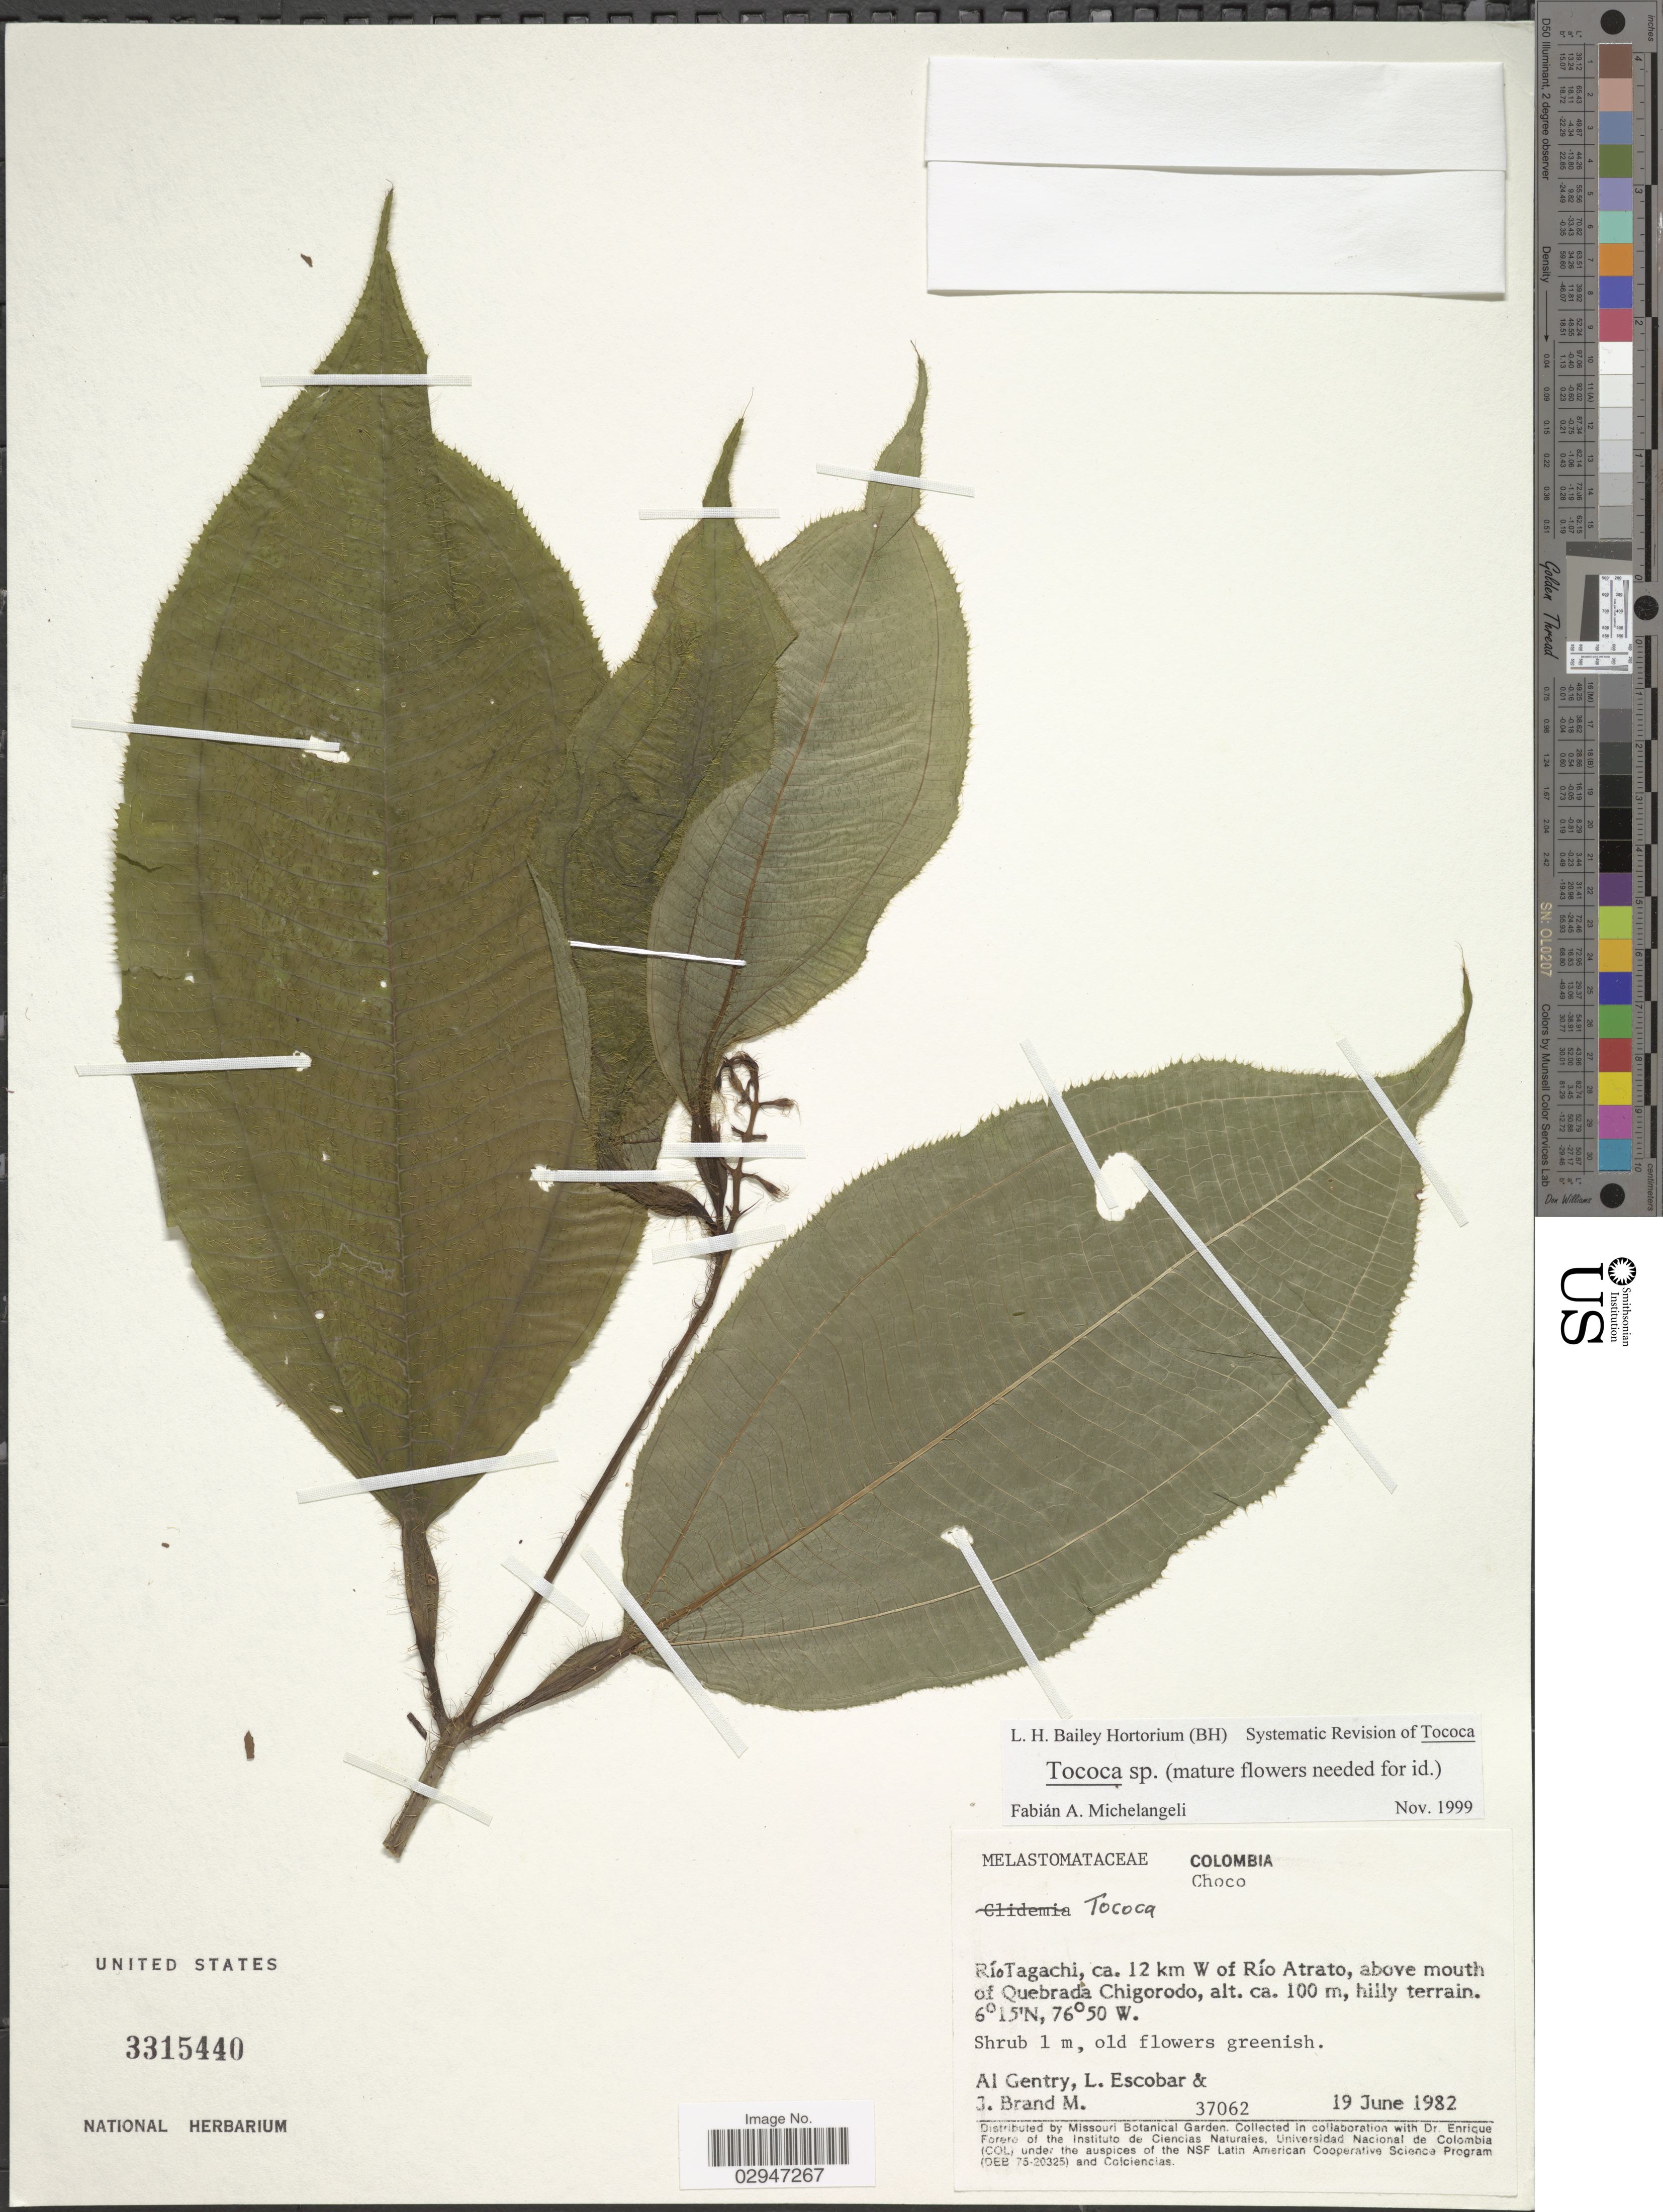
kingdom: Plantae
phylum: Tracheophyta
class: Magnoliopsida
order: Myrtales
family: Melastomataceae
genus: Tococa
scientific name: Tococa sp.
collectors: A. H. Gentry, L. Escobar & J. Brand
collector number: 37062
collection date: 1982-06-19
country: Colombia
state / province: Chocó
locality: Río Tagachi, ca. 12 km W of Río Atrato, above mouth of Quebrada Chigorodo.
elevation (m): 100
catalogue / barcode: US 3315440